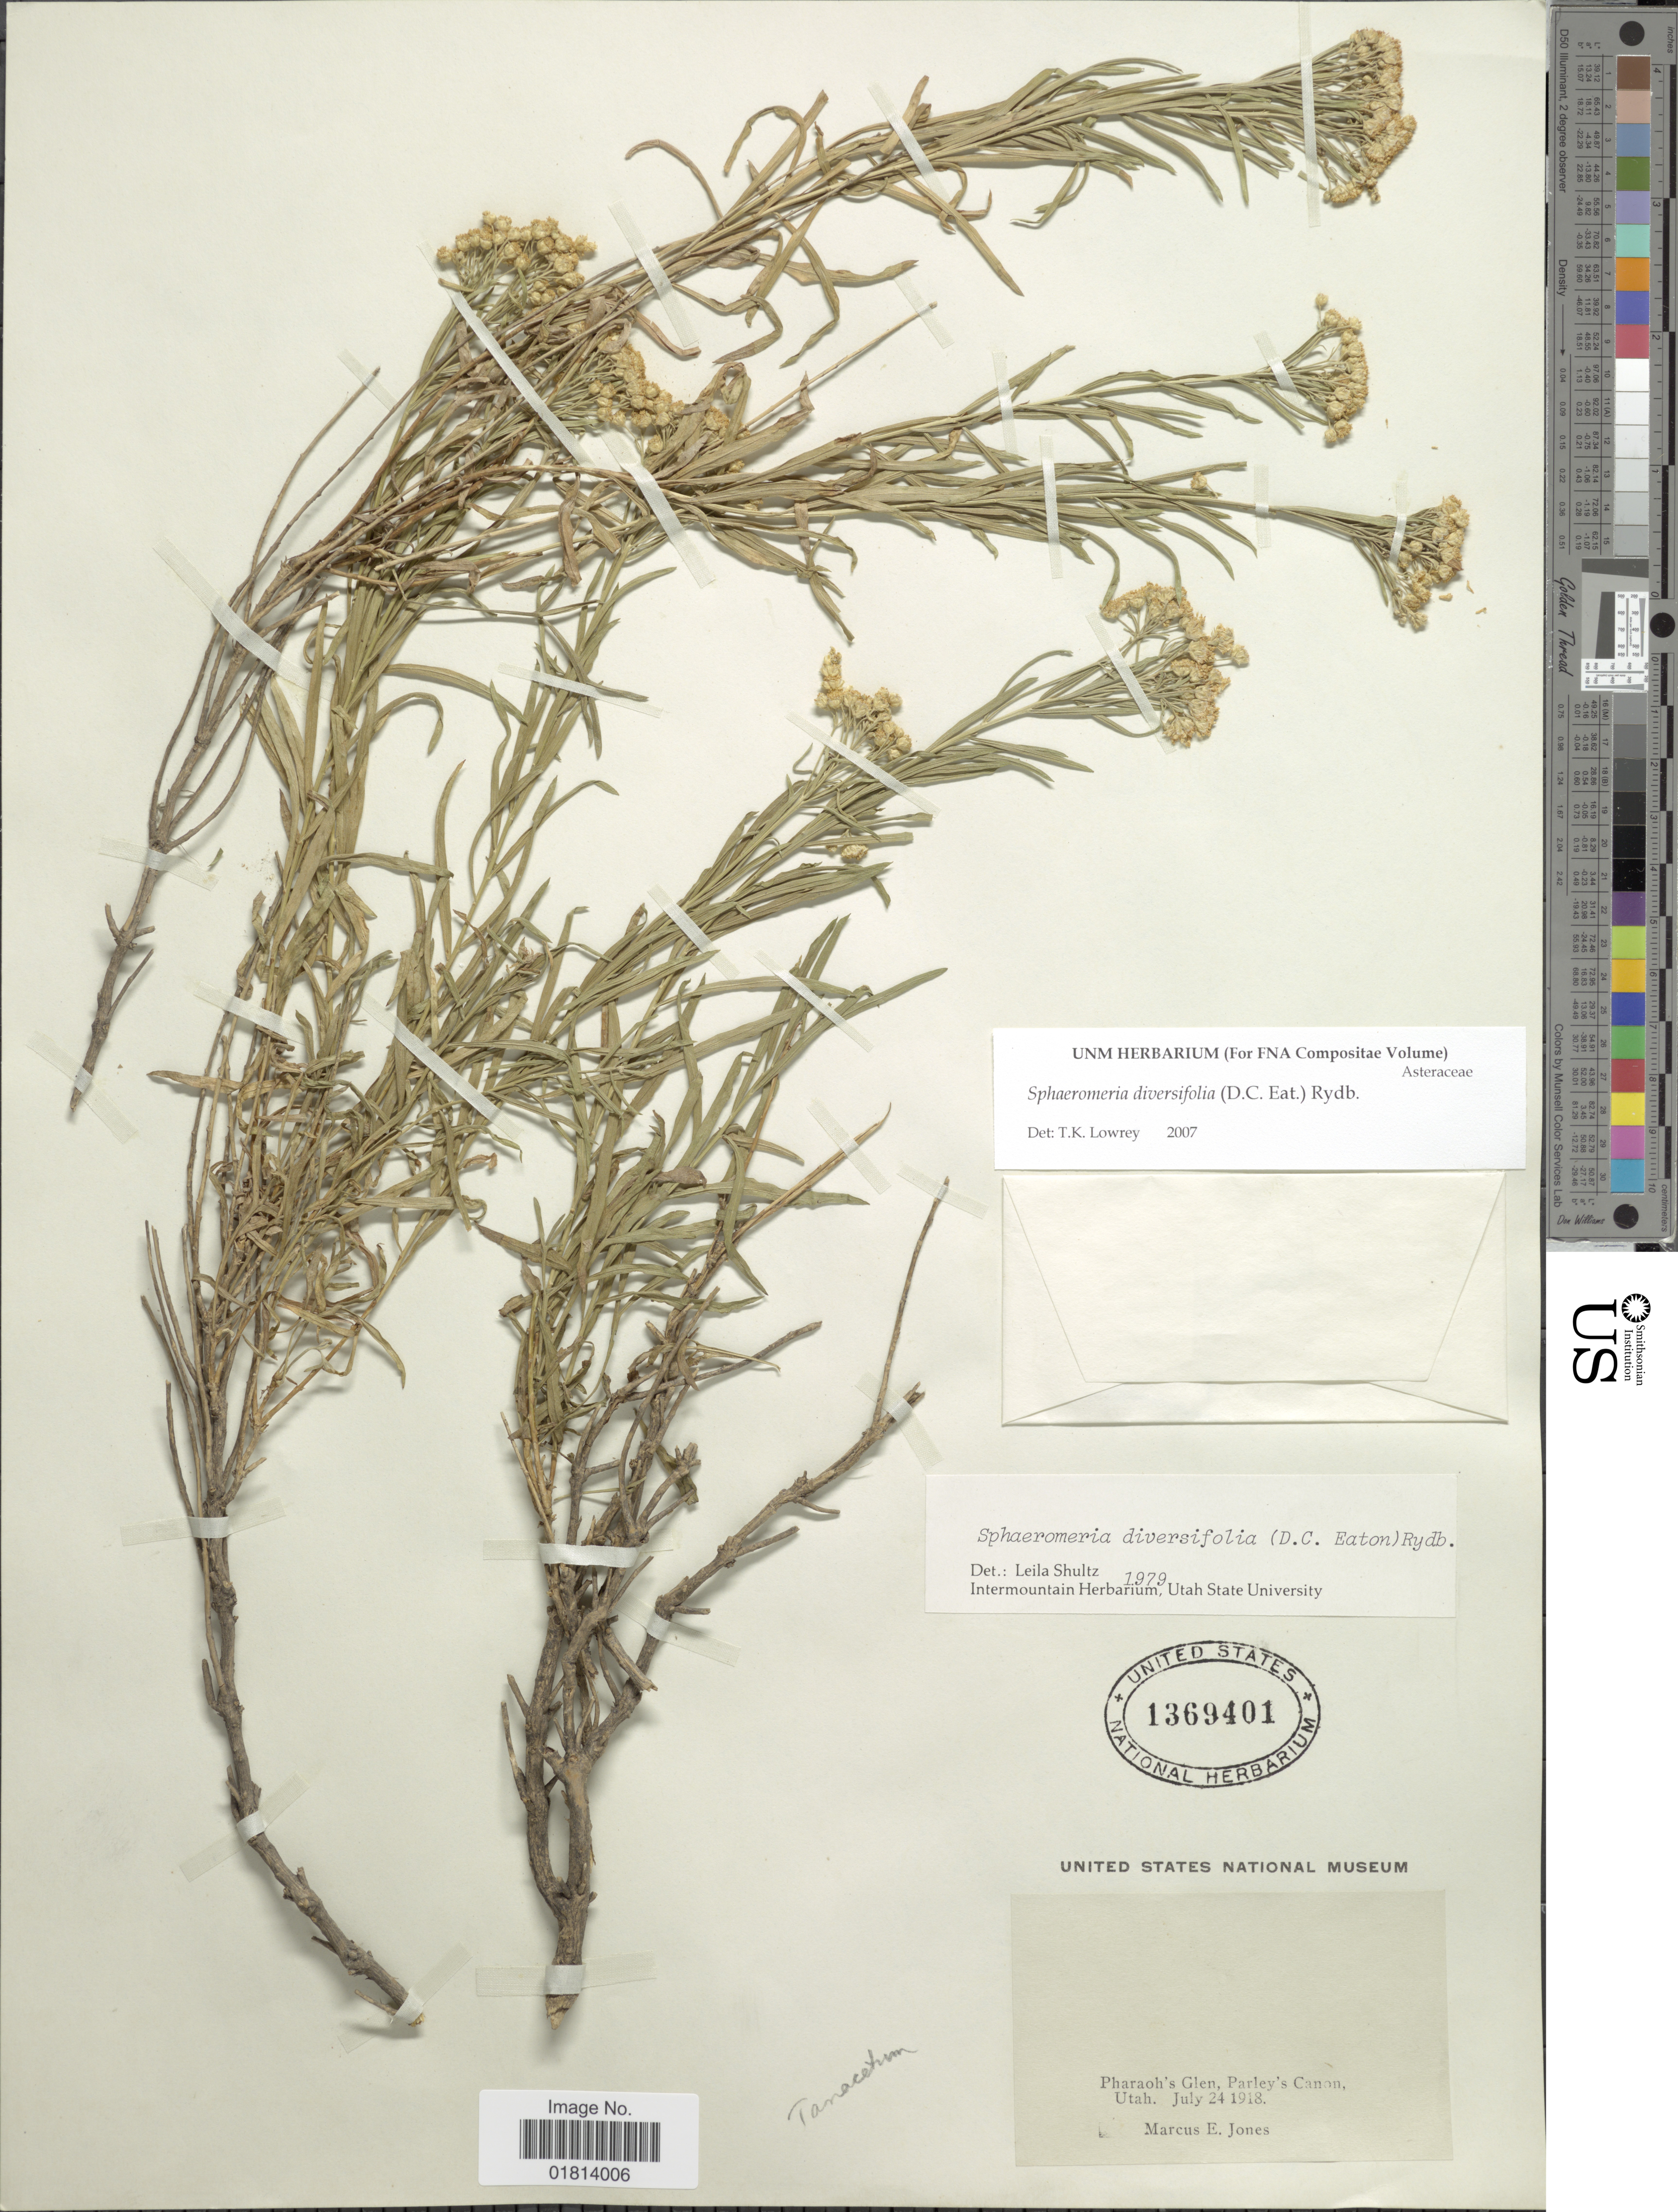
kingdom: Plantae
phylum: Tracheophyta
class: Magnoliopsida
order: Asterales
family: Asteraceae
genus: Sphaeromeria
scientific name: Sphaeromeria diversifolia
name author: (D.C. Eaton) Rydb.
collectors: M. E. Jones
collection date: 1918-07-24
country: United States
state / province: Utah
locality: Pharaoh's Glen, Parley's Canon, Utah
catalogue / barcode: US 1369401